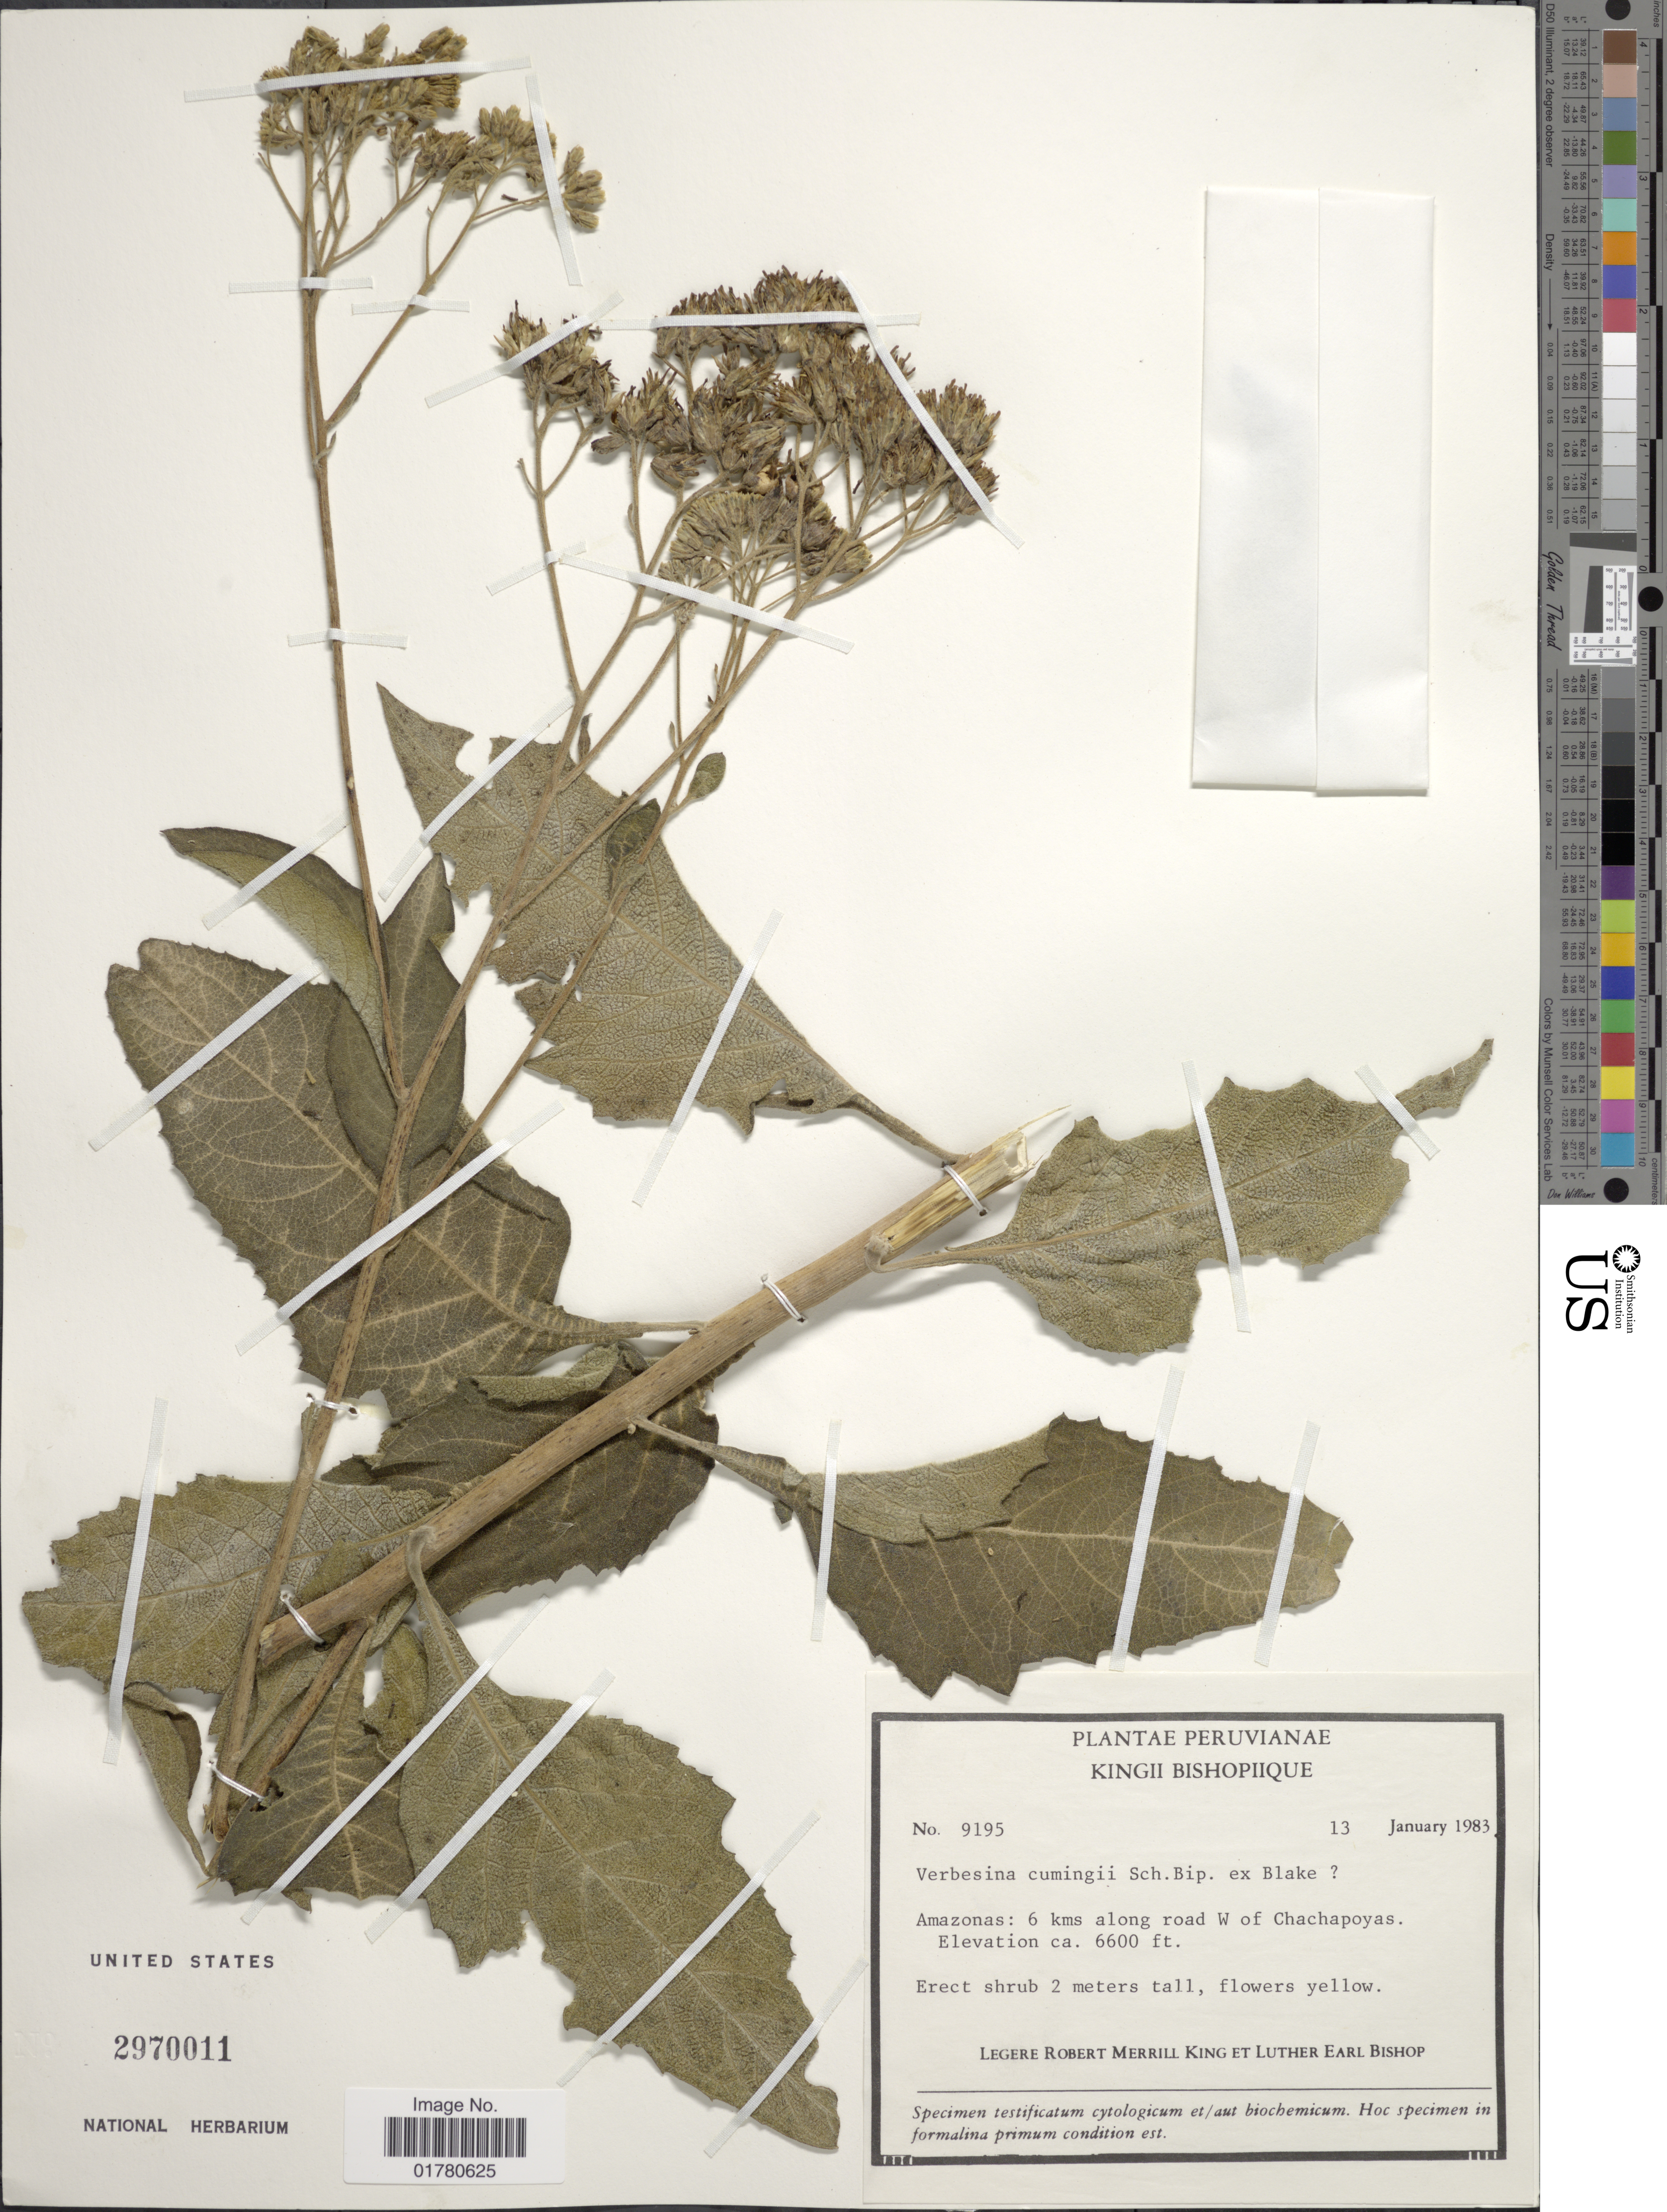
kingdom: Plantae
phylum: Tracheophyta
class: Magnoliopsida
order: Asterales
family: Asteraceae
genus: Verbesina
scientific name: Verbesina callacatensis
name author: Hieron.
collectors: R. M. King & L. E. Bishop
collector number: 9195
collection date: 1983-01-13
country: Peru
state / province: Amazonas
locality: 6 kms along road W of Chachapoyas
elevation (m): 2012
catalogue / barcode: US 2970011